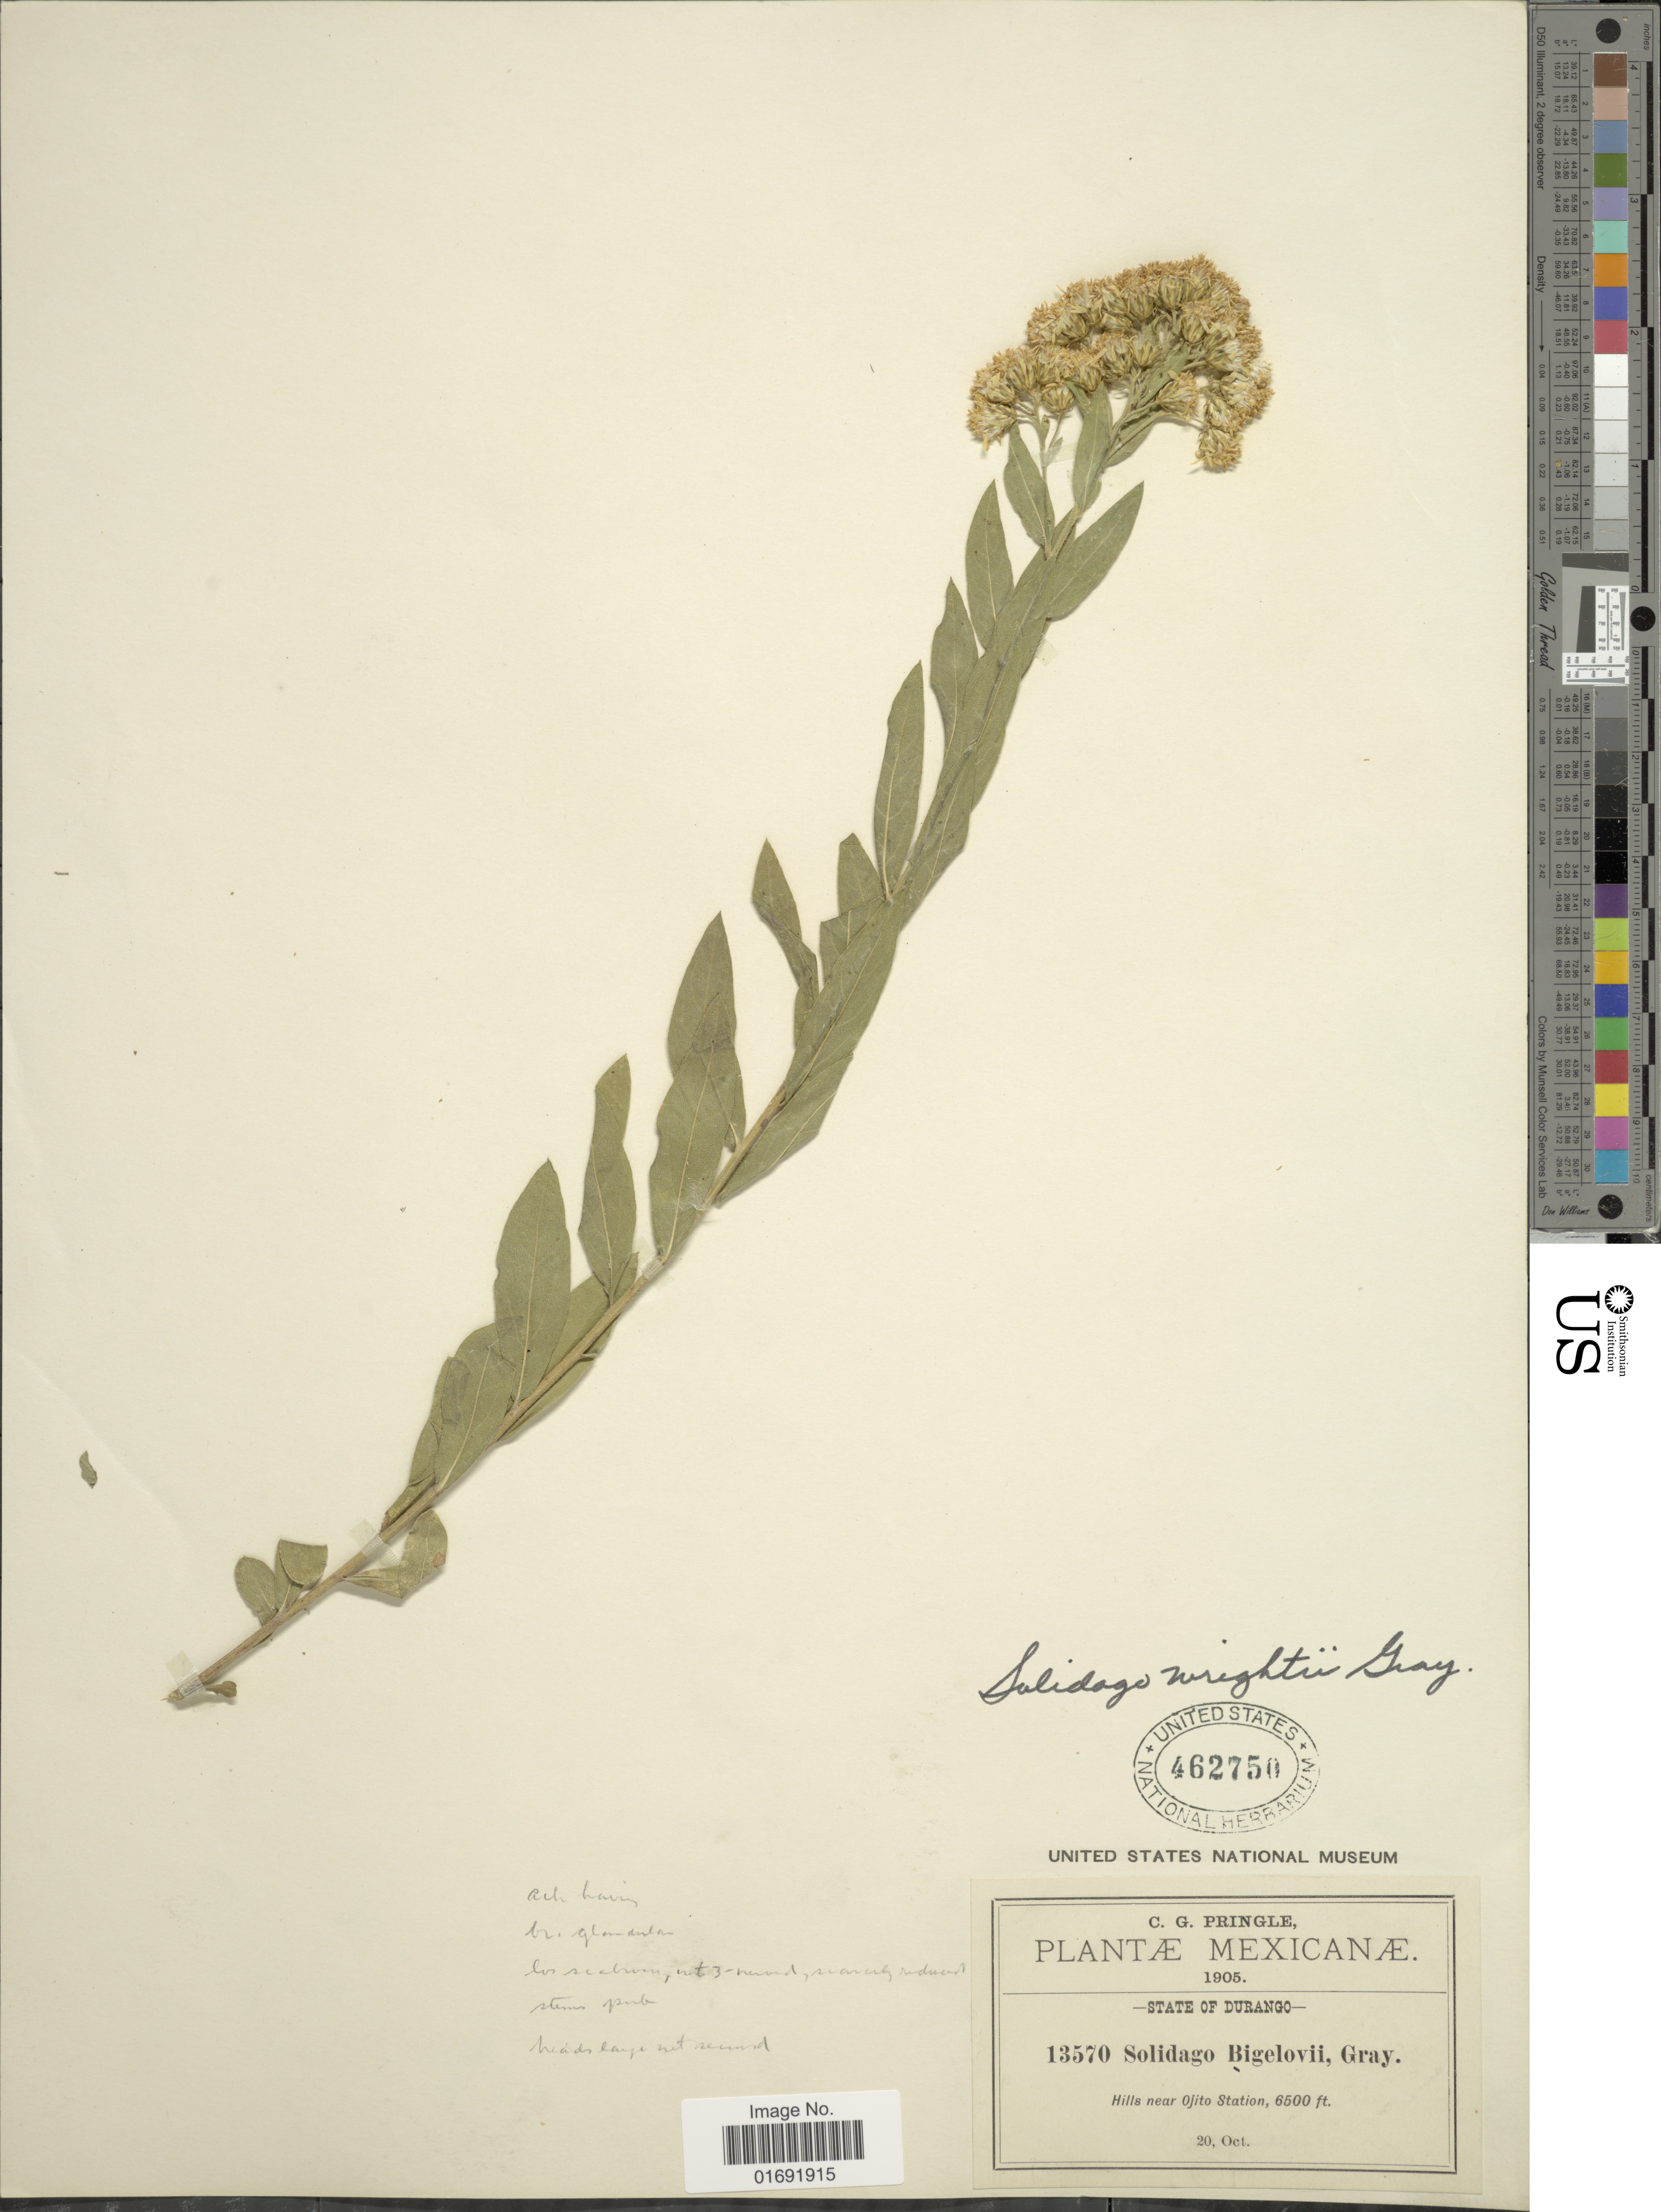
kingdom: Plantae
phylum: Tracheophyta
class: Magnoliopsida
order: Asterales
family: Asteraceae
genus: Solidago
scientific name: Solidago wrightii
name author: A. Gray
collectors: C. G. Pringle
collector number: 13570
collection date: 1905-10-20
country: Mexico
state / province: Durango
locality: Hills near Ojito Station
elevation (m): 1981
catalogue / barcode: US 462750